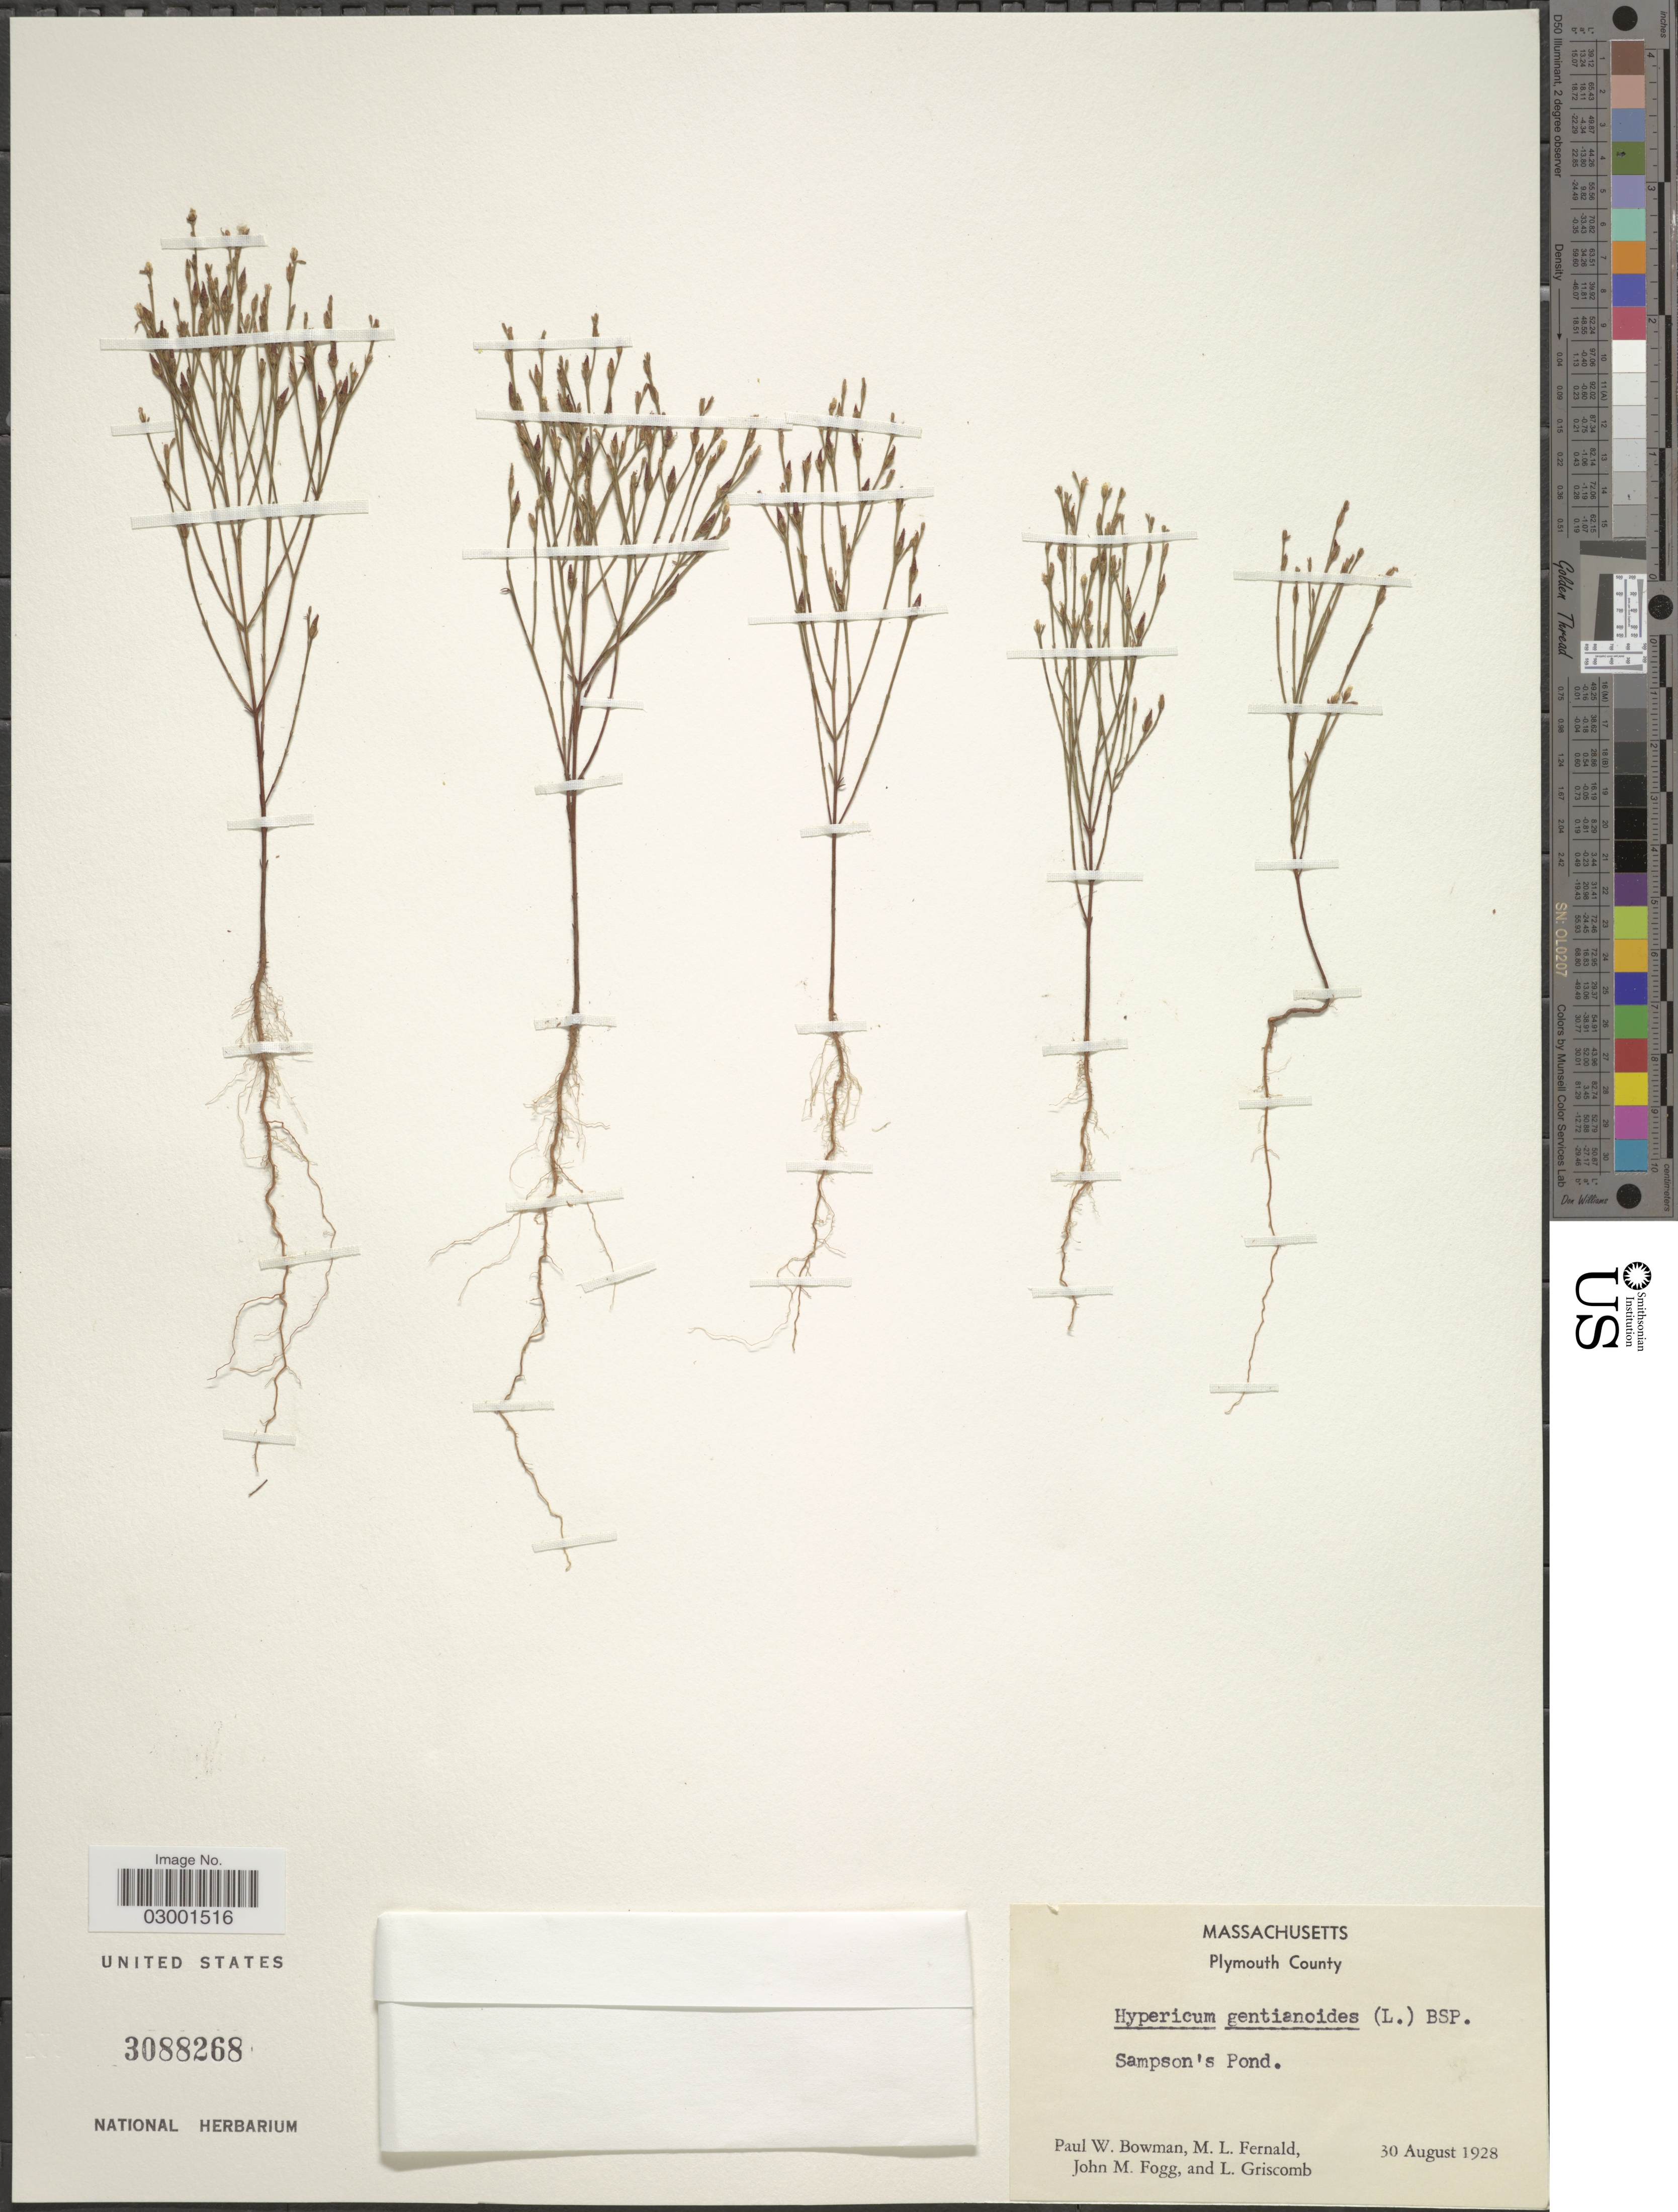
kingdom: Plantae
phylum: Tracheophyta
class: Magnoliopsida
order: Malpighiales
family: Hypericaceae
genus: Hypericum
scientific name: Hypericum gentianoides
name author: (L.) Britton, Stearns & Poggenb.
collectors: P. Bowman, M. L. Fernald, J. Fogg & L. Griscomb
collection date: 1928-08-30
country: United States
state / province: Massachusetts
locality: Plymouth County, Sampson's Pond.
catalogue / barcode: US 3088268